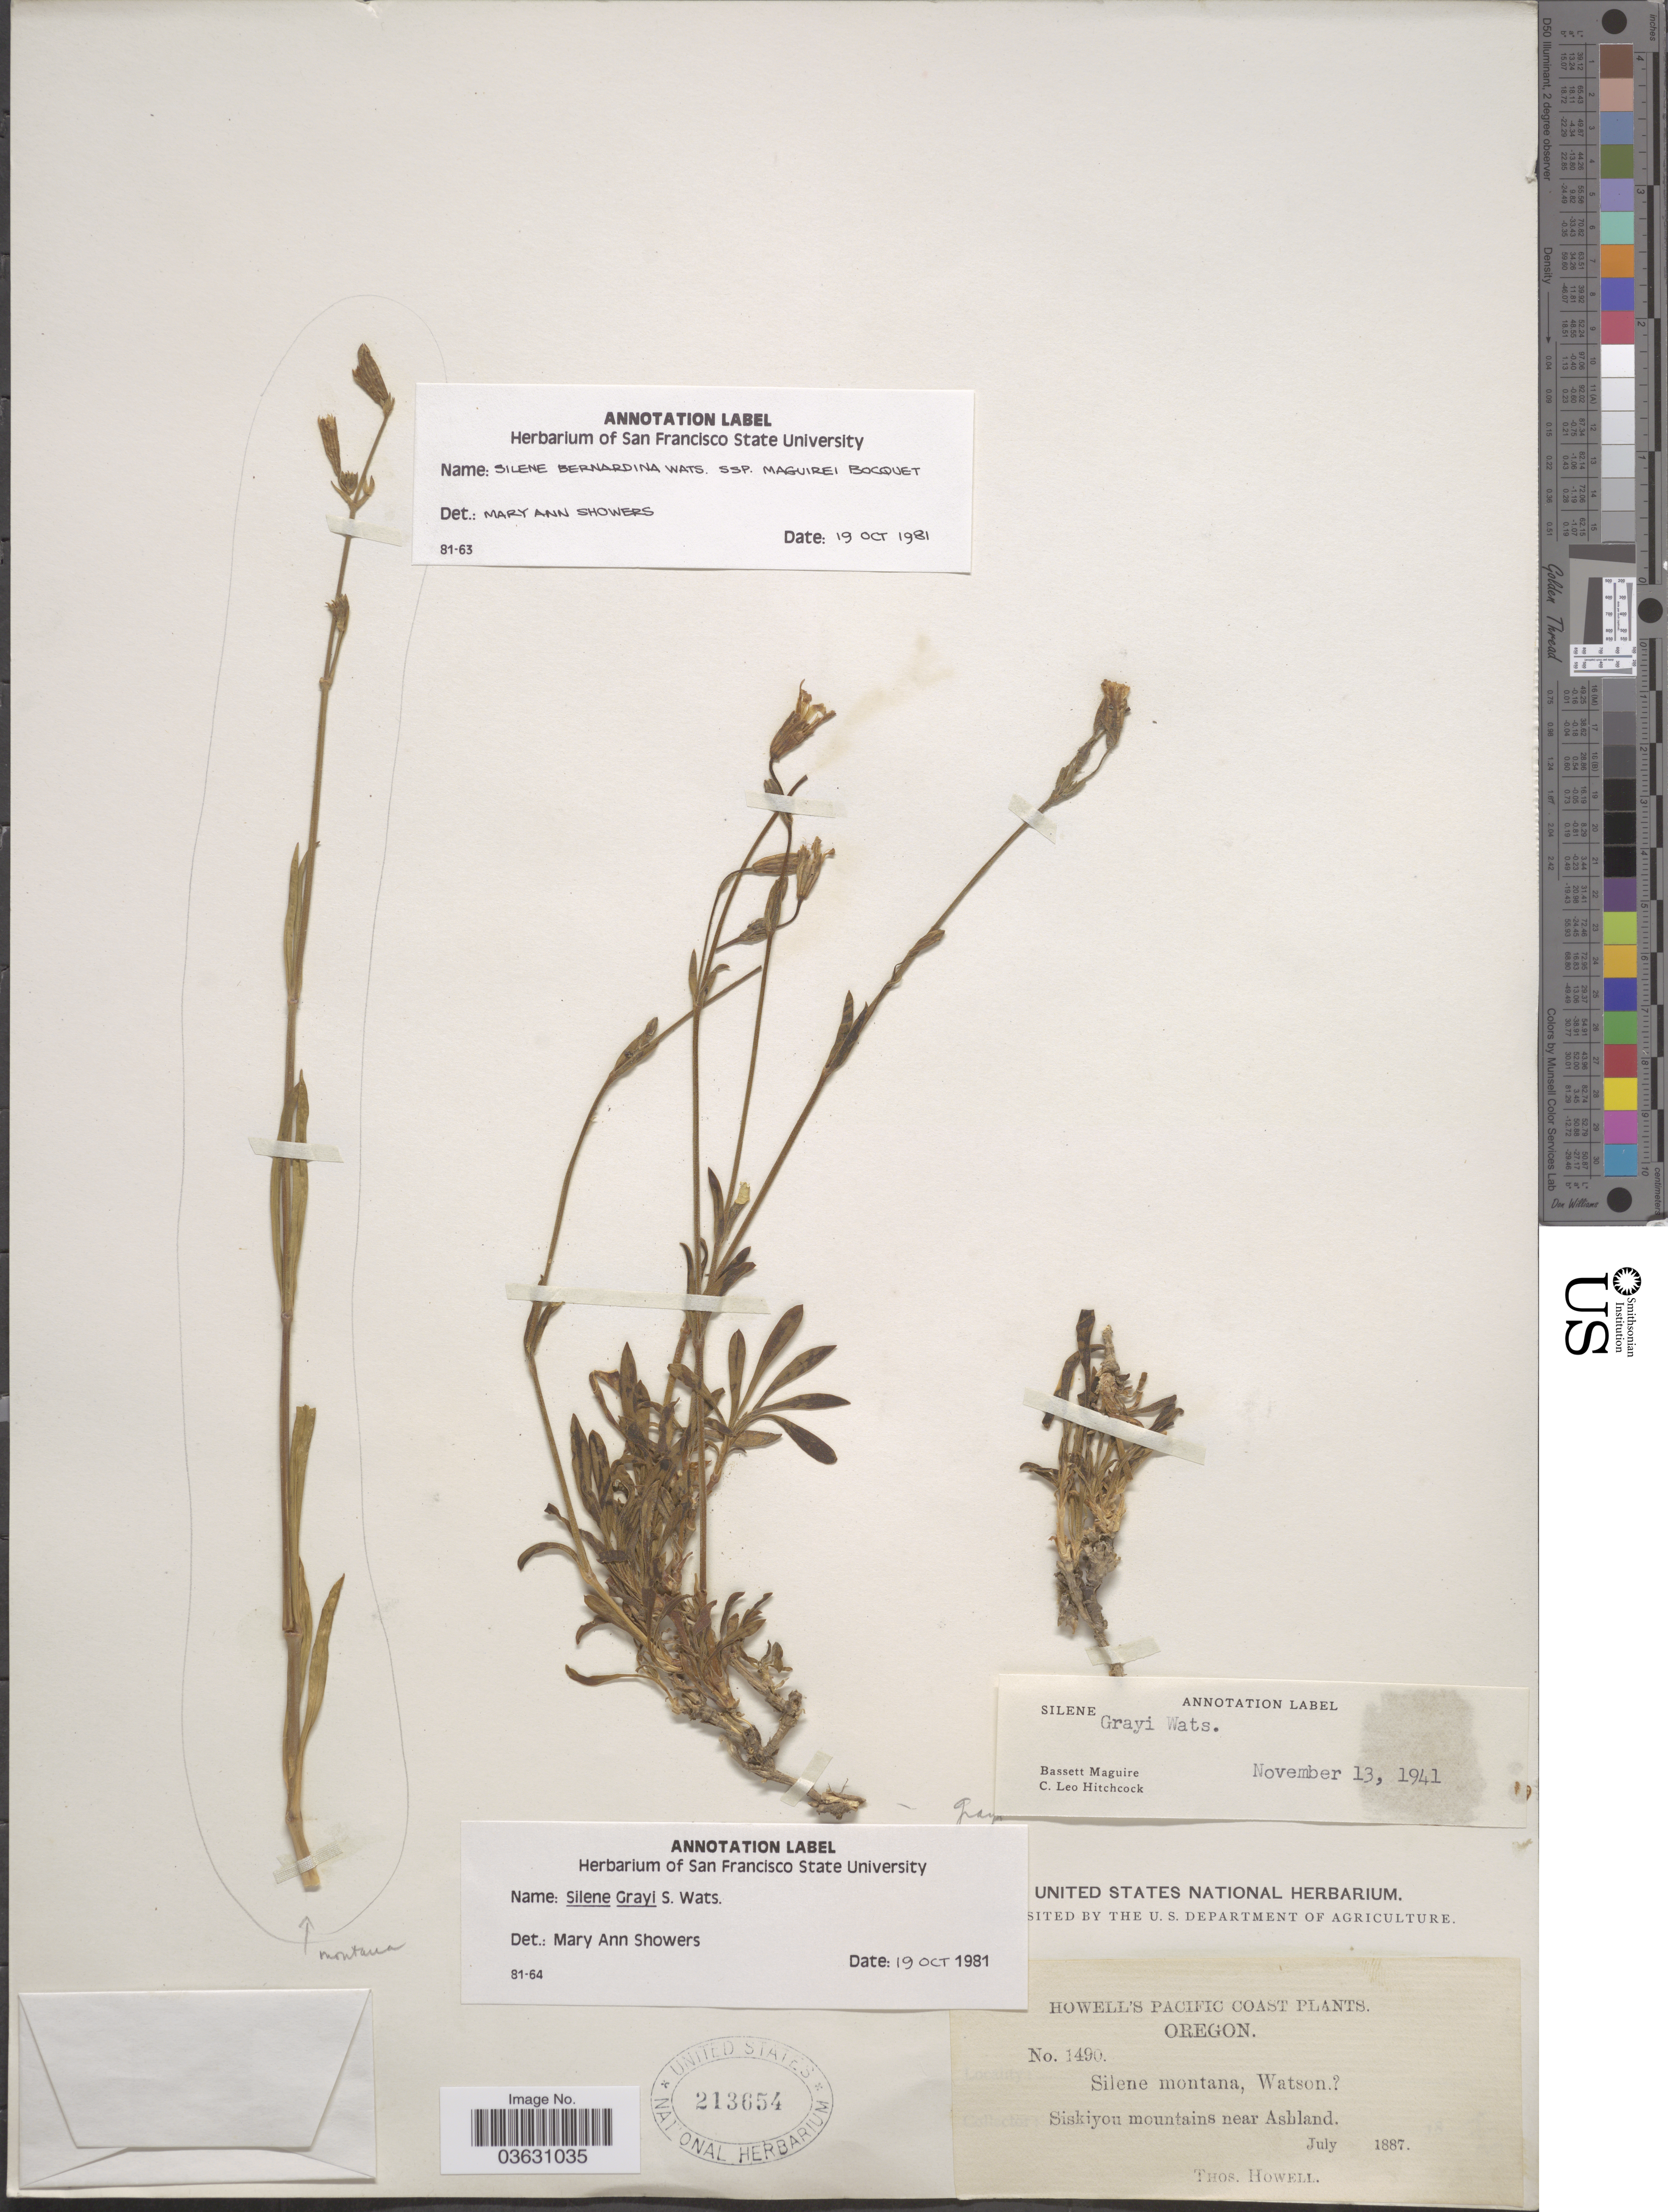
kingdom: Plantae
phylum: Tracheophyta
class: Magnoliopsida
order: Caryophyllales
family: Caryophyllaceae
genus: Silene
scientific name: Silene grayi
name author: S. Watson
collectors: T. Howell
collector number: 1490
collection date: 1887-07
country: United States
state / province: Oregon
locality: Pacific Coast. Siskiyou mountains near Ashland.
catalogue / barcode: US 213654